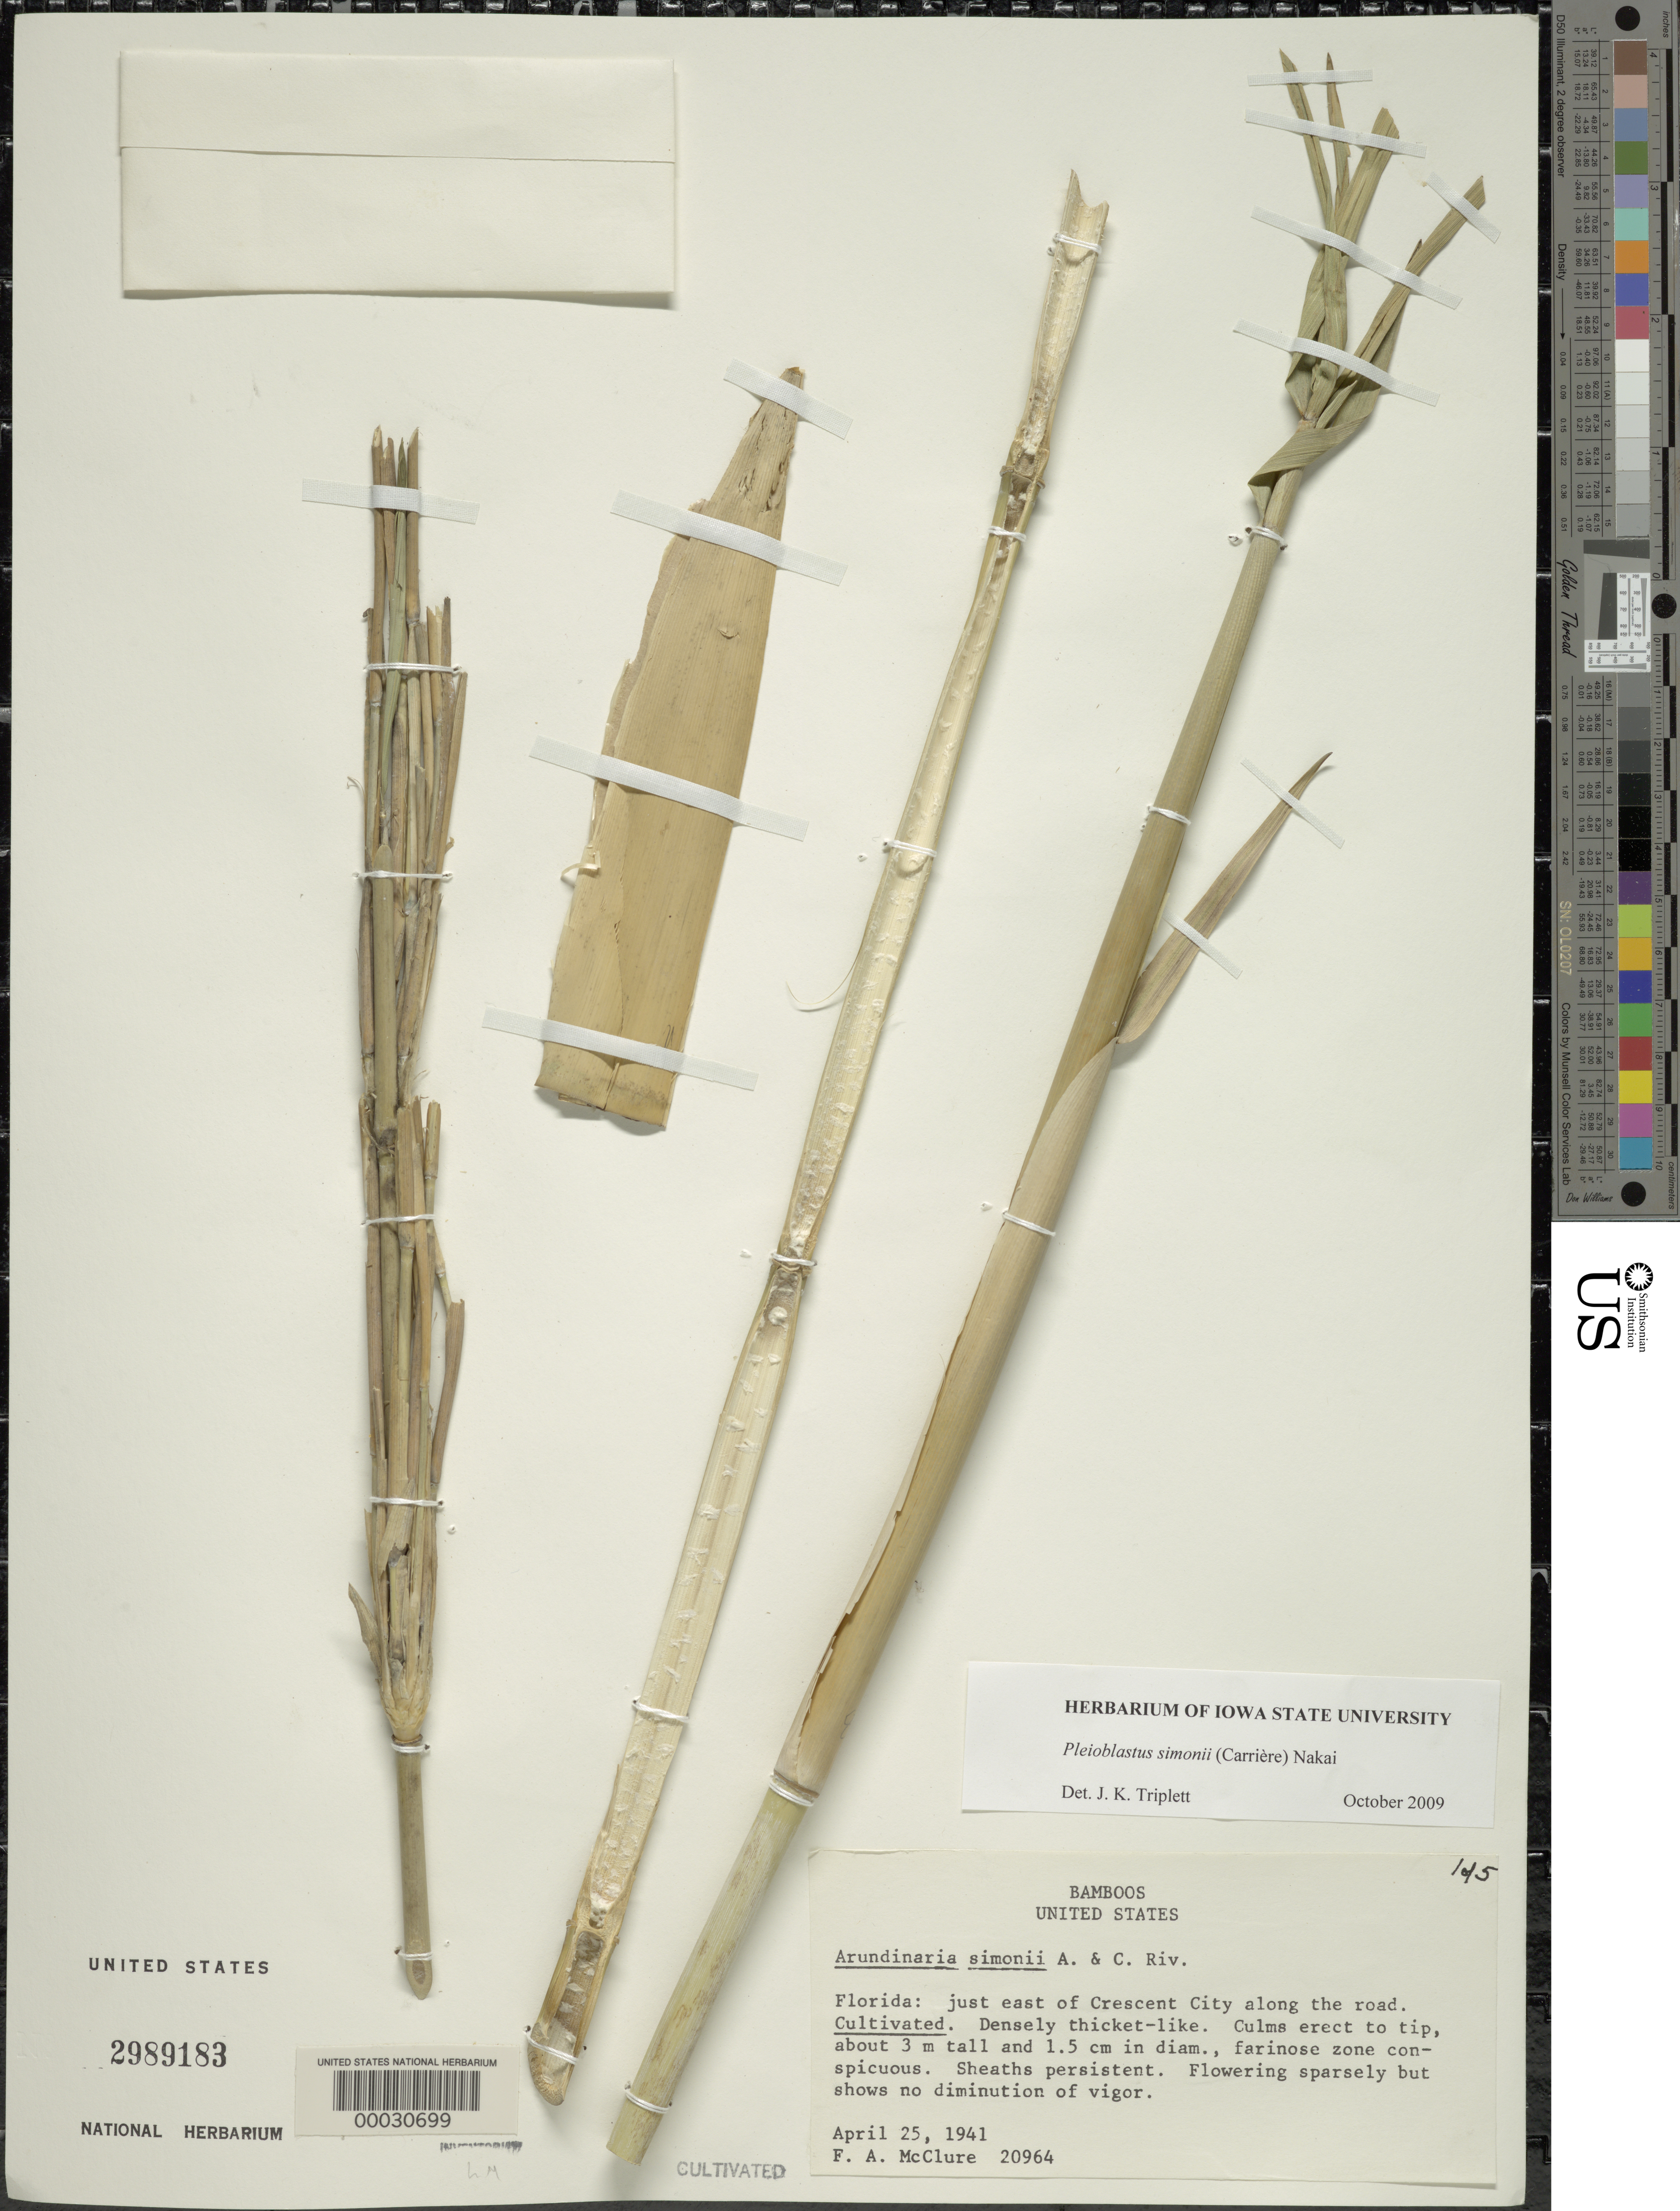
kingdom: Plantae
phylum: Tracheophyta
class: Liliopsida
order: Poales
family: Poaceae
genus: Pleioblastus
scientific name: Pleioblastus simonii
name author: (Carrière) Nakai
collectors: F. A. McClure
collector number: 20964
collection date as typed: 25 Apr 1941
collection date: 1941-04-25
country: United States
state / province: Florida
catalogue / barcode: US 2989183